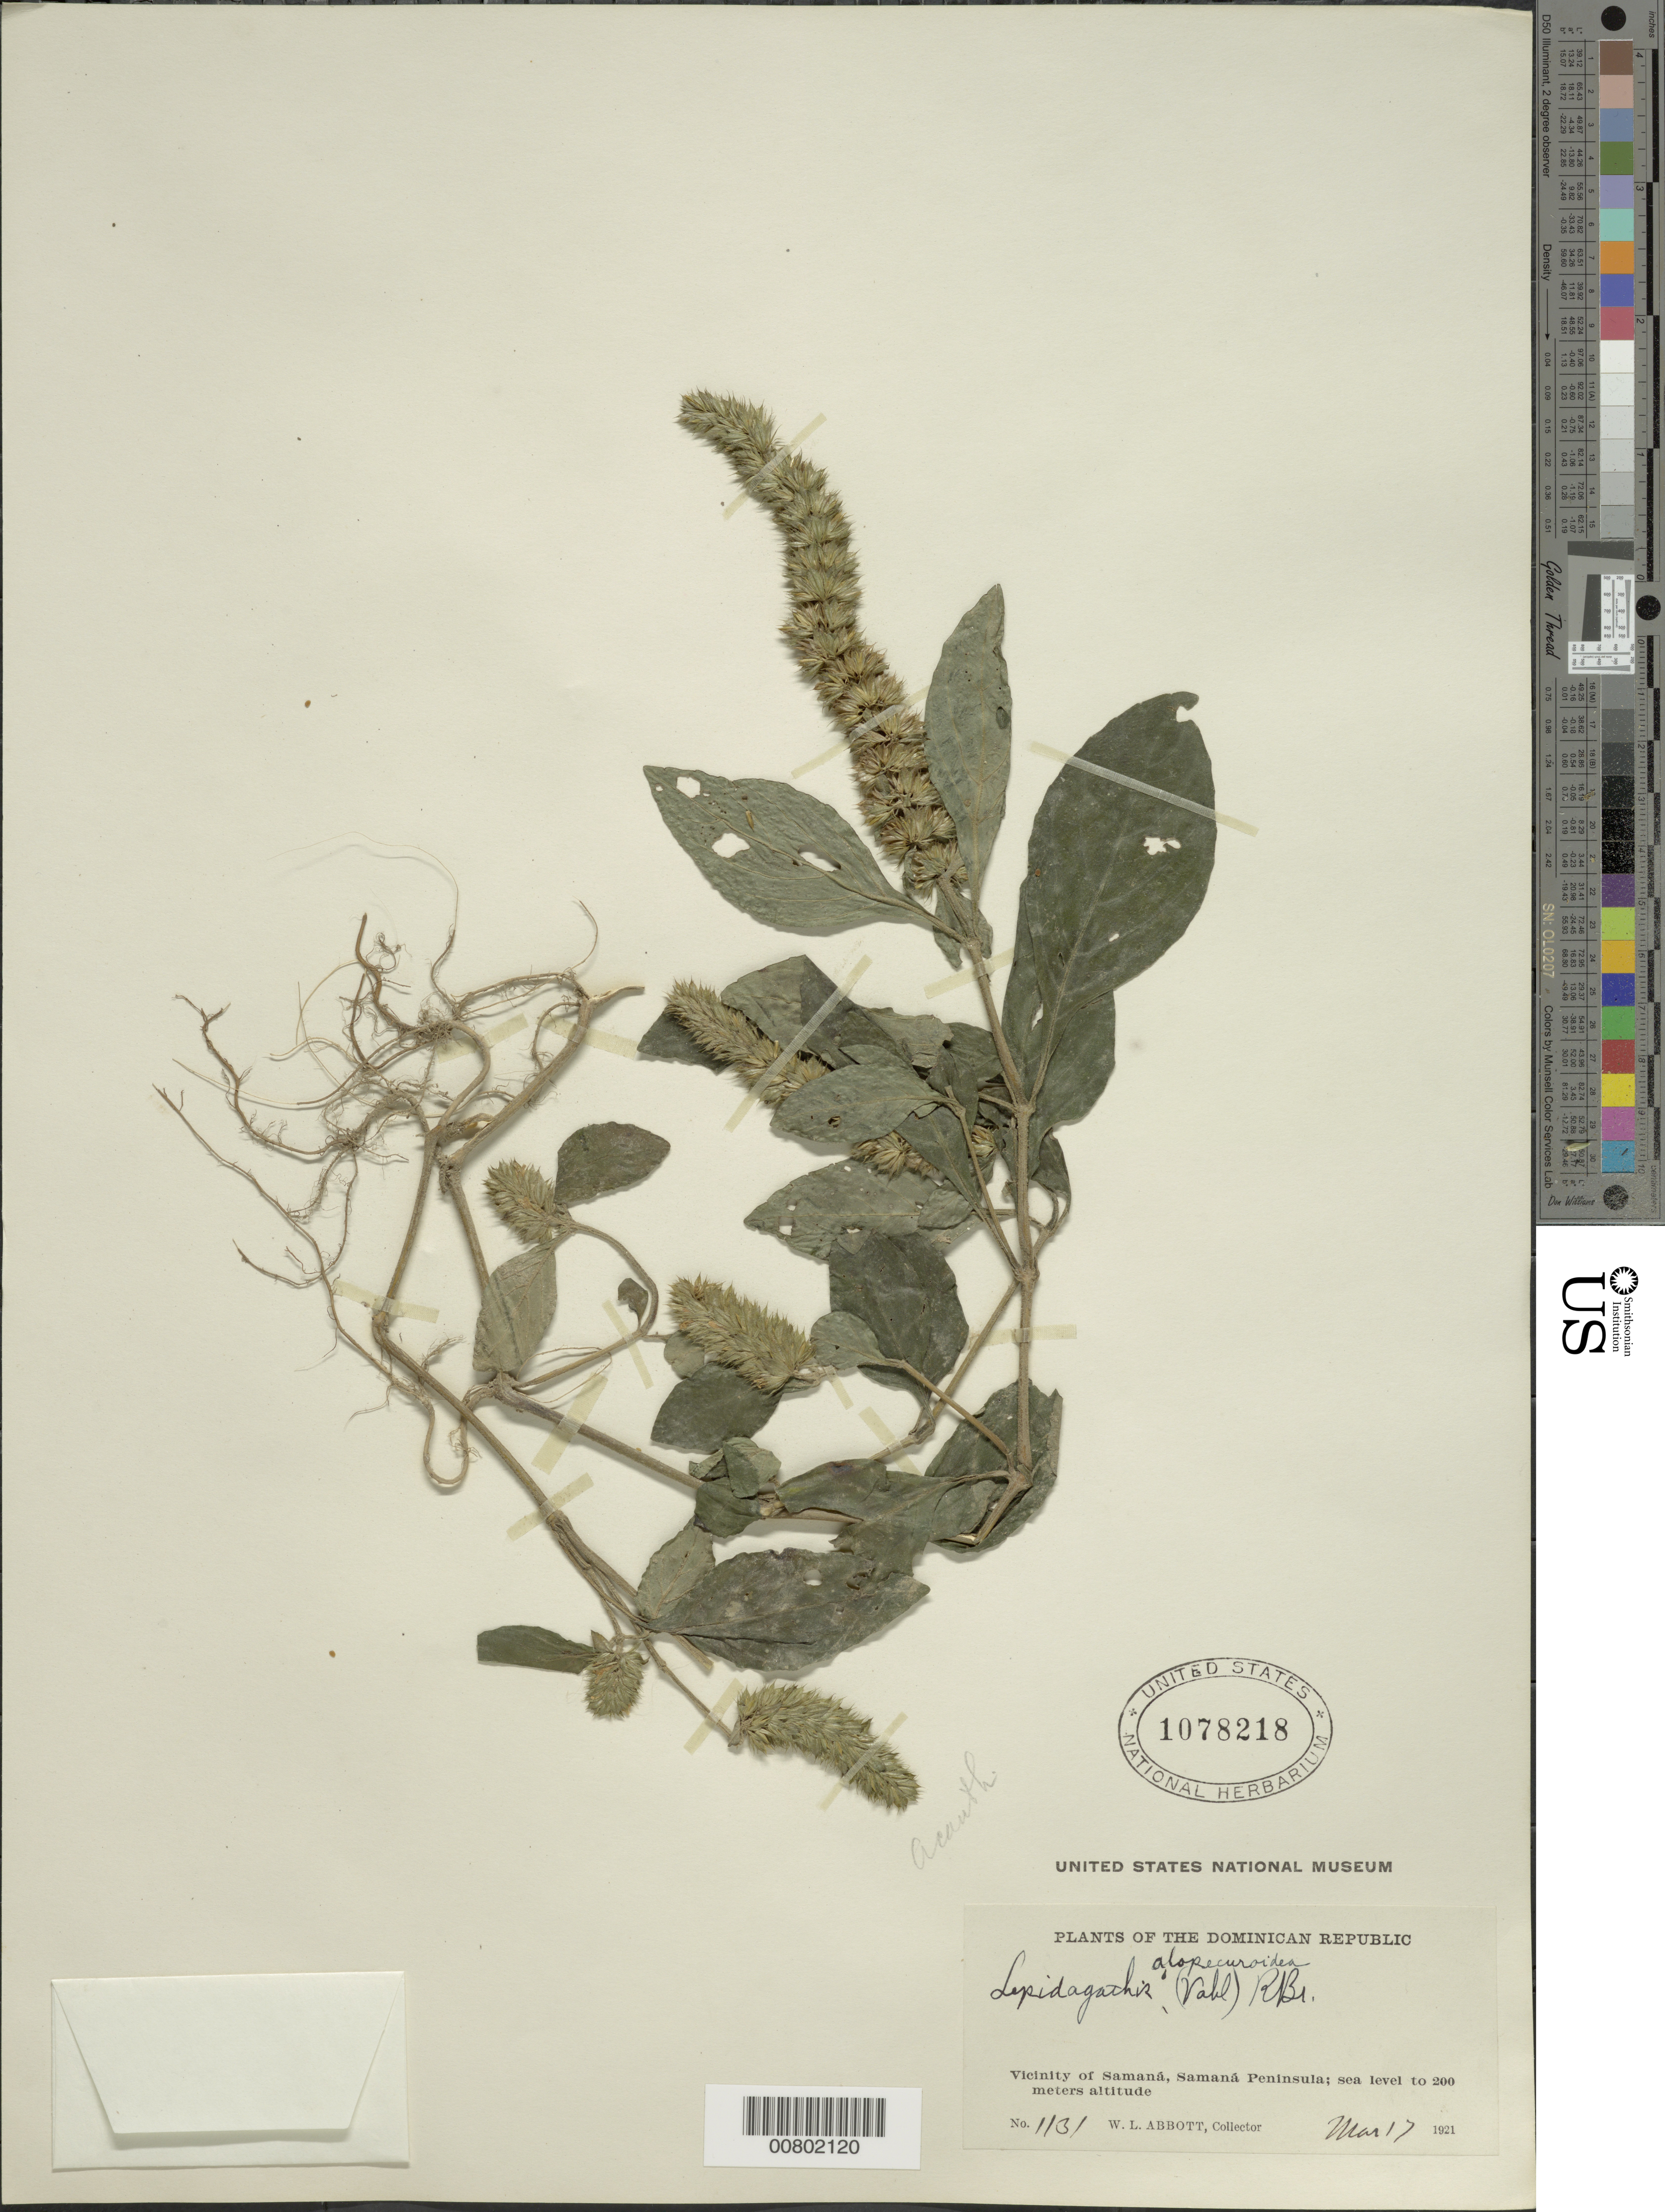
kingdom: Plantae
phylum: Tracheophyta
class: Magnoliopsida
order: Lamiales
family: Acanthaceae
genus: Teliostachya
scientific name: Teliostachya alopecuroidea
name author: (Vahl) Nees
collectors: W. L. Abbott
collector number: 1131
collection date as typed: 17 Mar 1921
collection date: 1921-03-17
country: Dominican Republic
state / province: Samana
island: Hispaniola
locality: Vicinity of Samaná, Samaná Peninsula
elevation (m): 0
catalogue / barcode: US 1078218